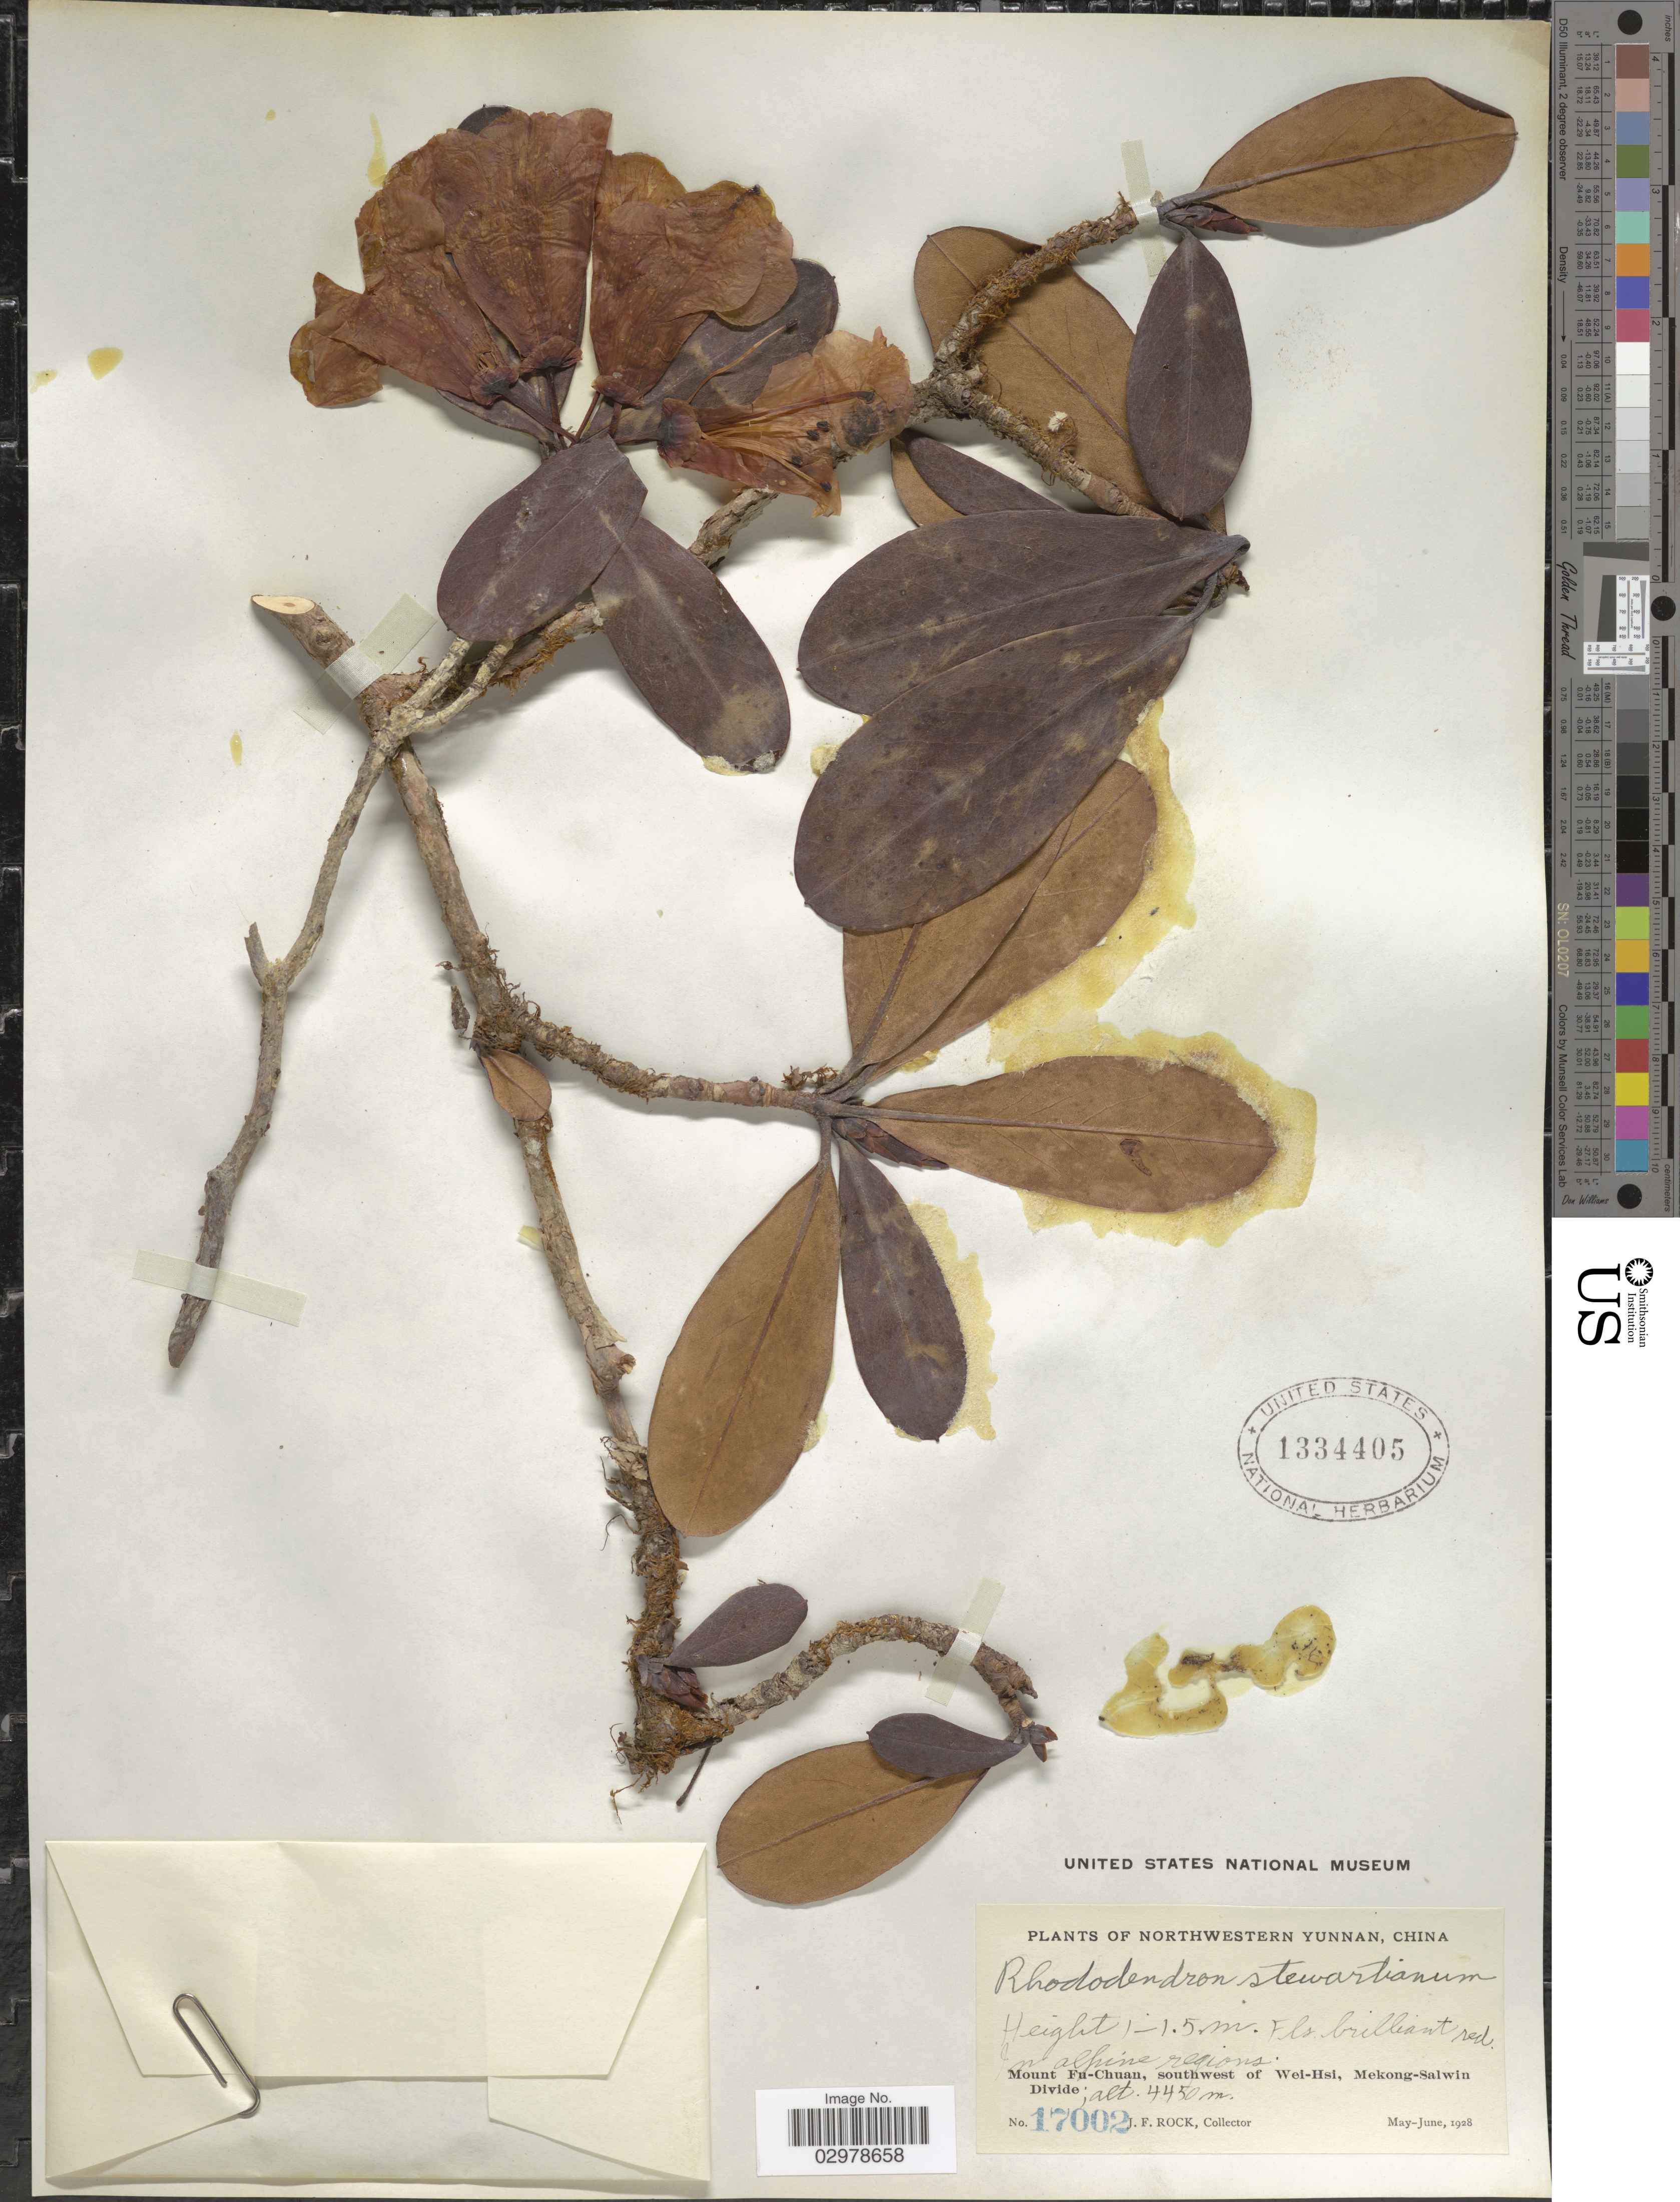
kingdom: Plantae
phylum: Tracheophyta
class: Magnoliopsida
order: Ericales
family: Ericaceae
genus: Rhododendron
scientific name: Rhododendron stewartianum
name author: Diels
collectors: J. Rock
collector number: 17002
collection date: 1928-05/1928-06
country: China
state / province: Yunnan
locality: Northwestern Yunnan. Mount Fu-Chuan, southwest of Wei-Hsi, Mekong-Salwin Divide.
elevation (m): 4450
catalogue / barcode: US 1334405